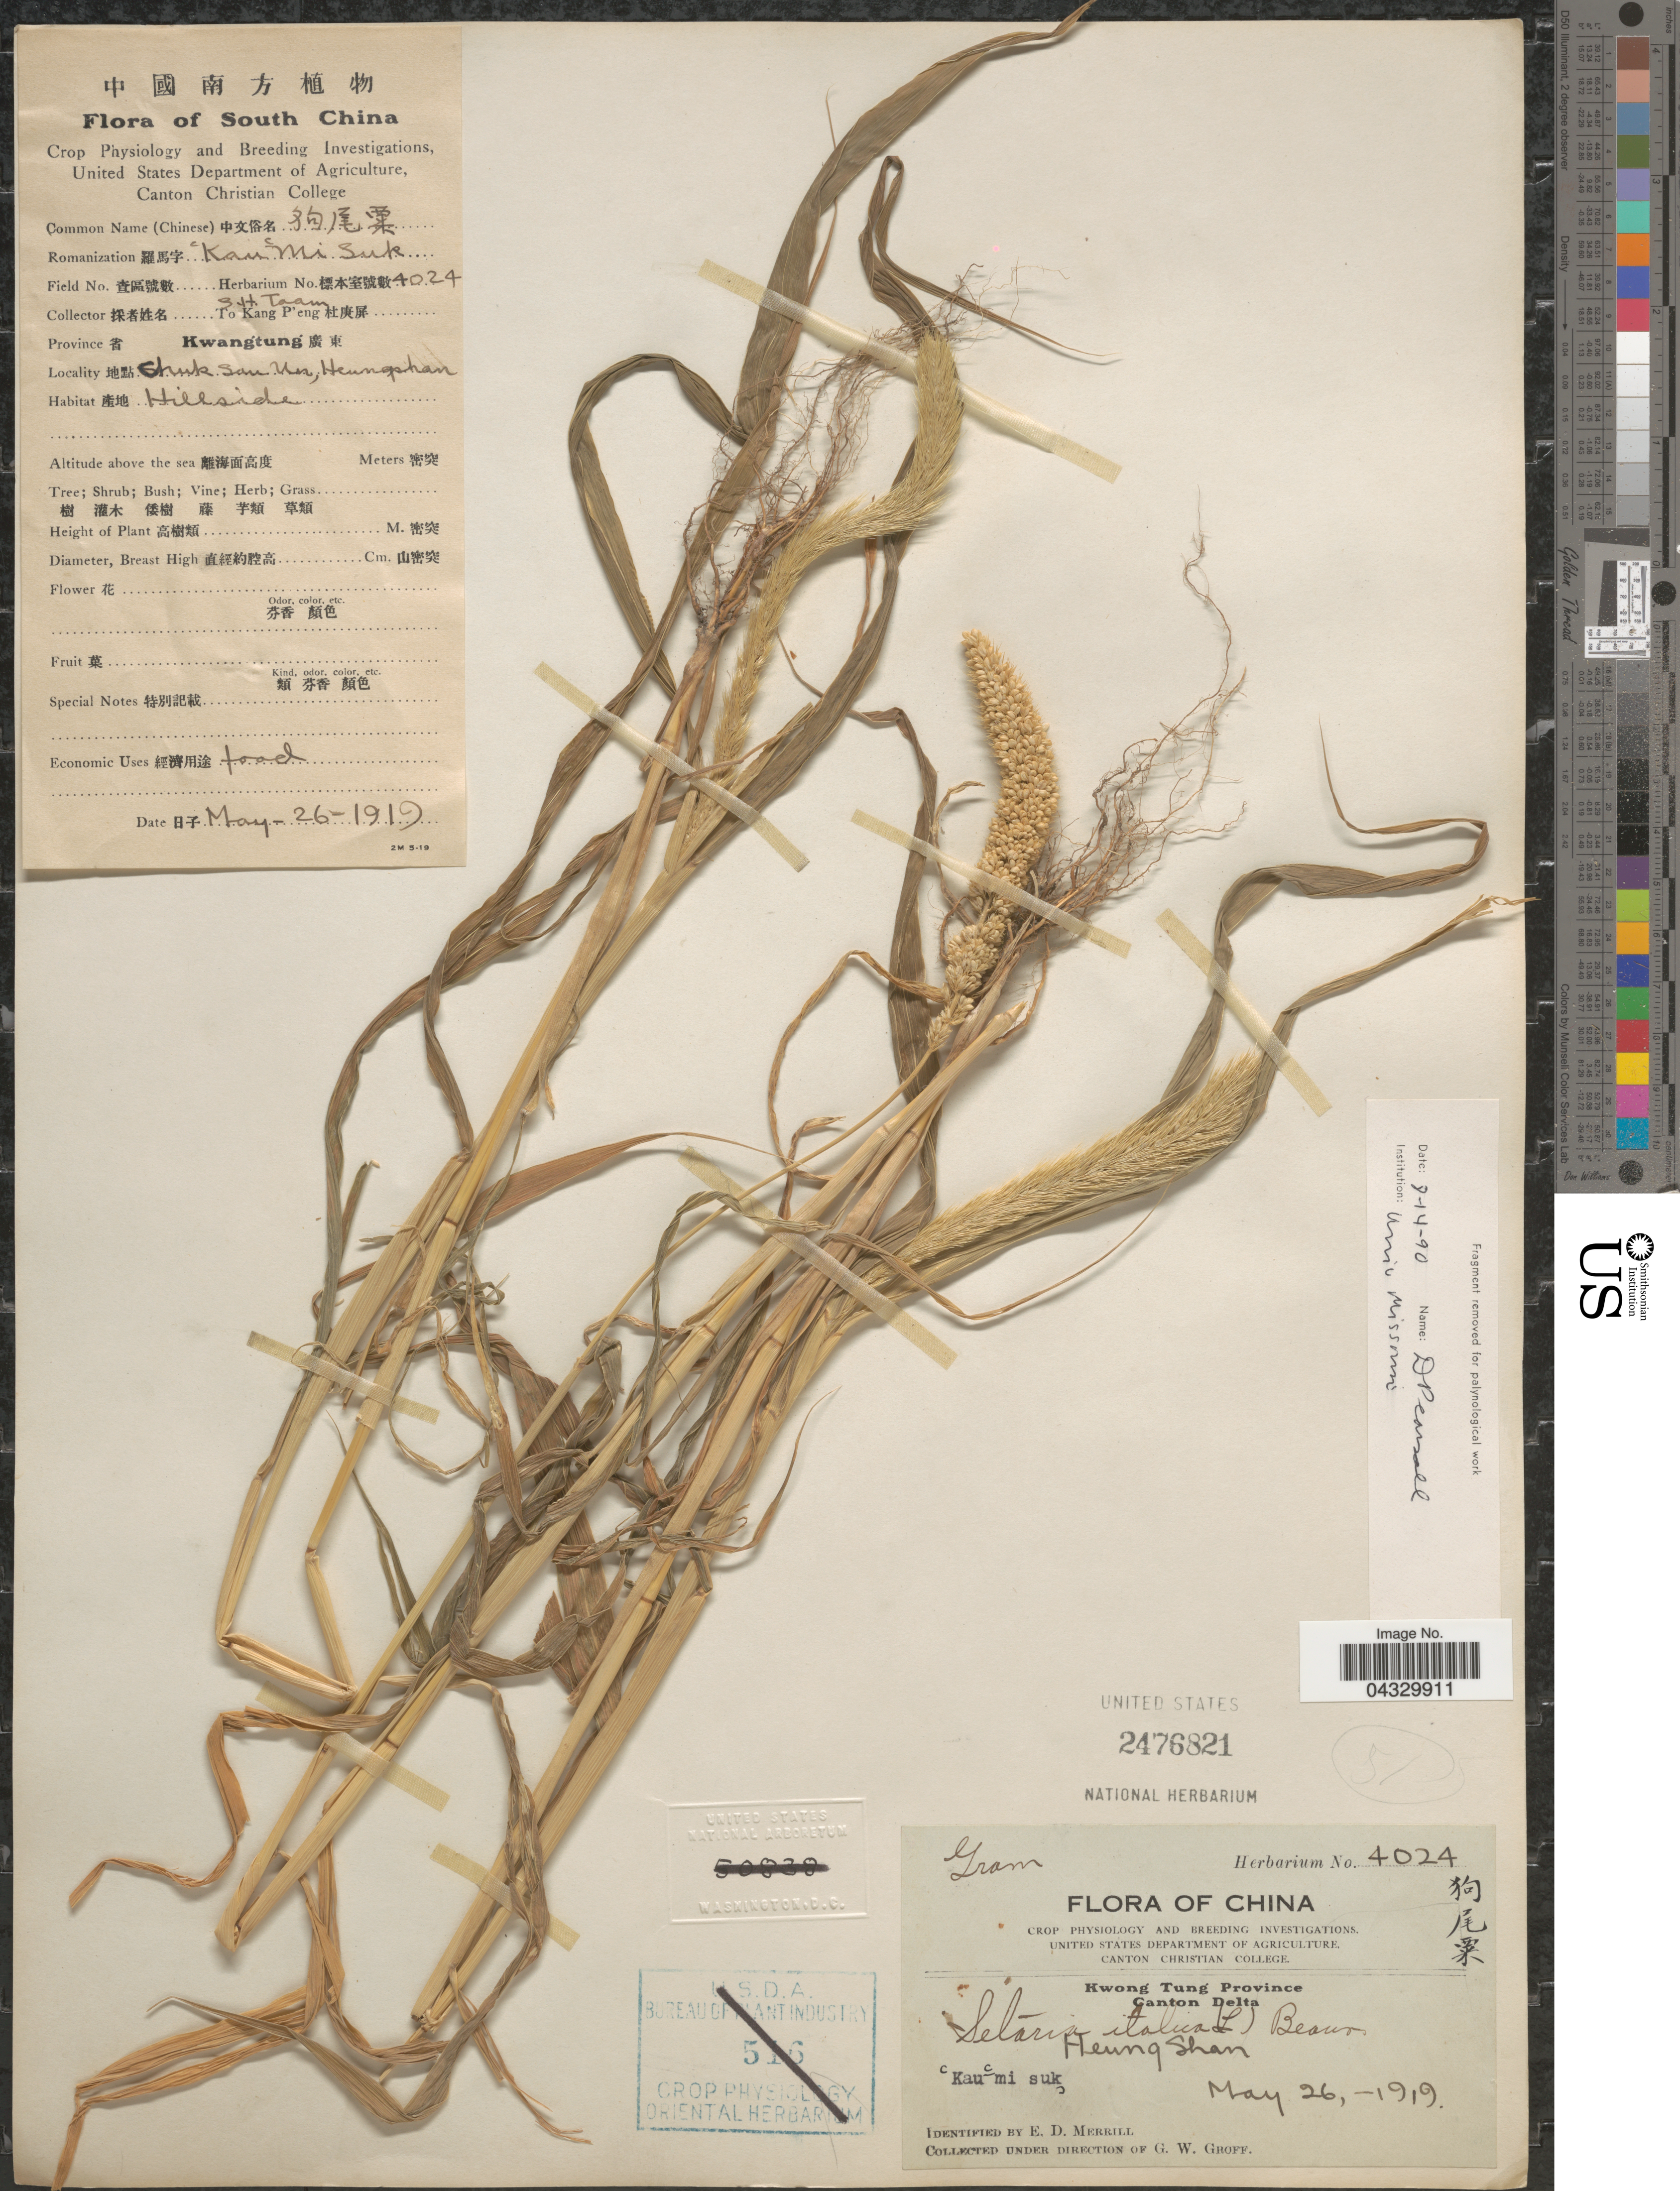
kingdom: Plantae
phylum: Tracheophyta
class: Liliopsida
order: Poales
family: Poaceae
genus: Setaria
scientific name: Setaria italica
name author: (L.) P. Beauv.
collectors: S. Taam & To Kang P'eng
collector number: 4024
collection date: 1919-05-26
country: China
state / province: Guangdong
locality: South China. Province Kwantung. Chuk San Un, Keungshan. Canton Delta.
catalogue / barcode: US 2476821